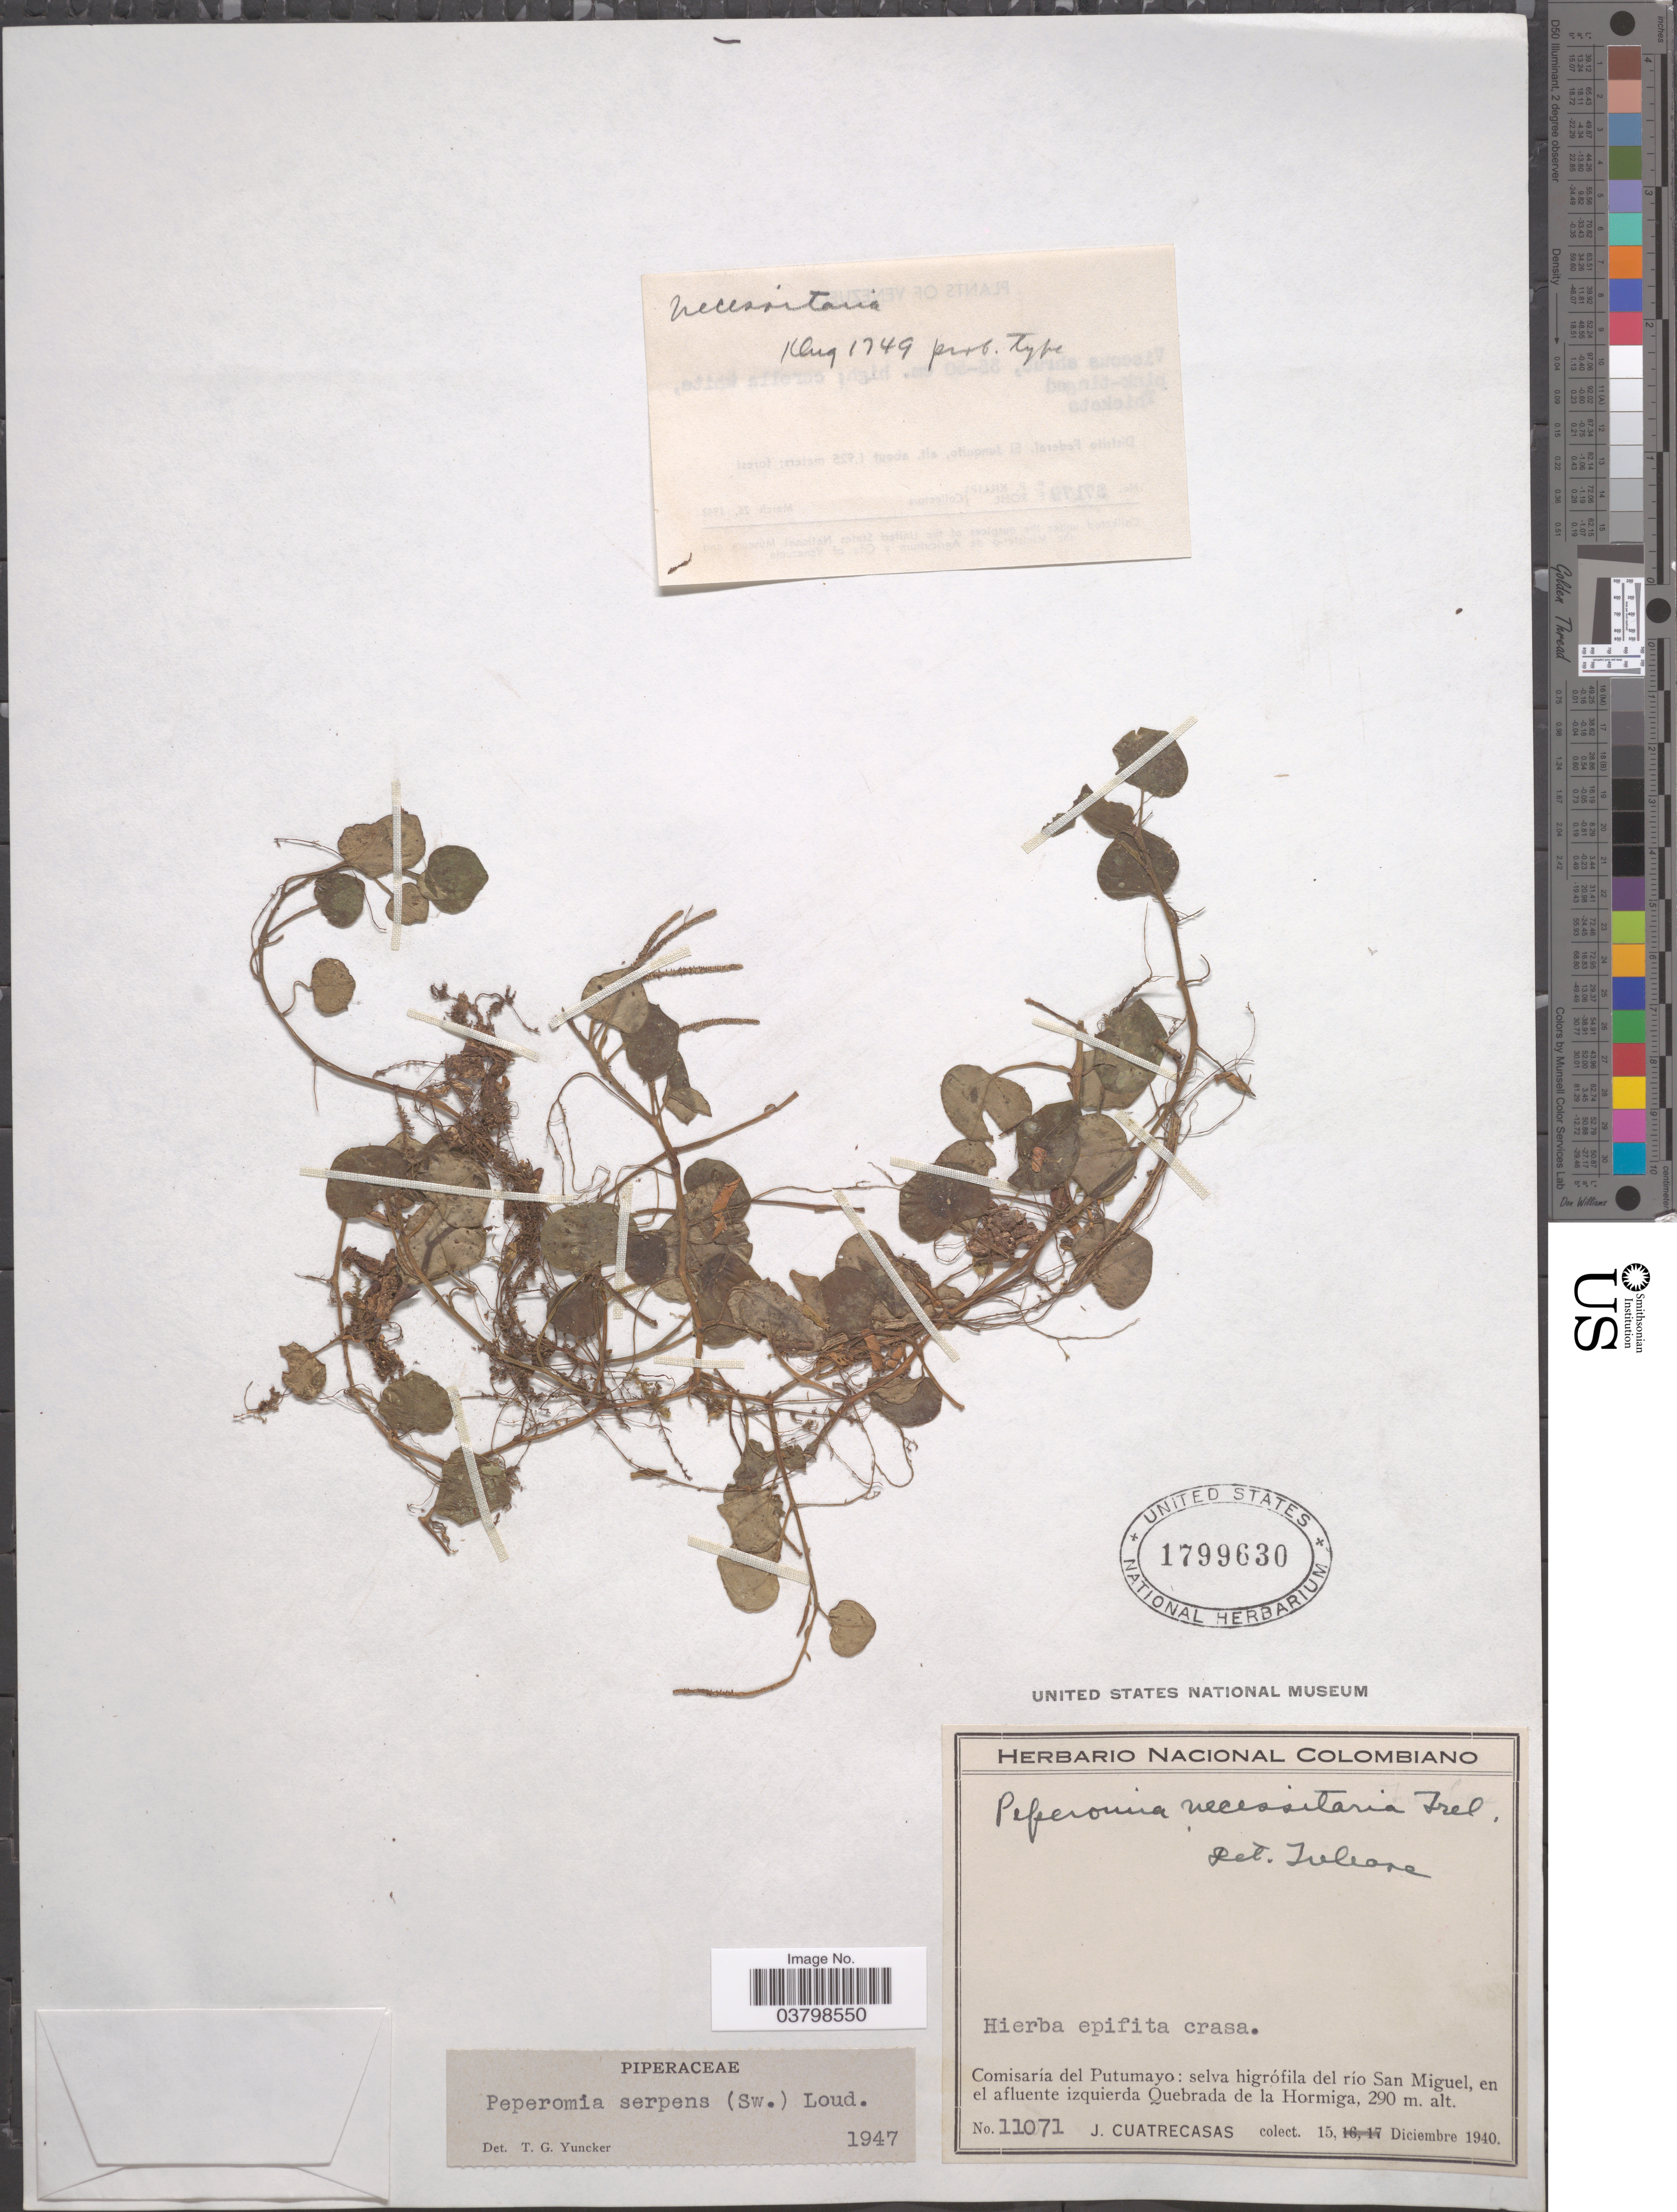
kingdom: Plantae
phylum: Tracheophyta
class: Magnoliopsida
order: Piperales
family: Piperaceae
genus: Peperomia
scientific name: Peperomia serpens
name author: (Sw.) Loudon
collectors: J. Cuatrecasas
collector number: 11071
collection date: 1940-12-15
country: Colombia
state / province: Putumayo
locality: Comisaría del Putumayo: selva higrófila del río San Miguel, en el afluente izquierda Quebrada de la Hormiga.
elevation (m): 290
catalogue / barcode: US 1799630